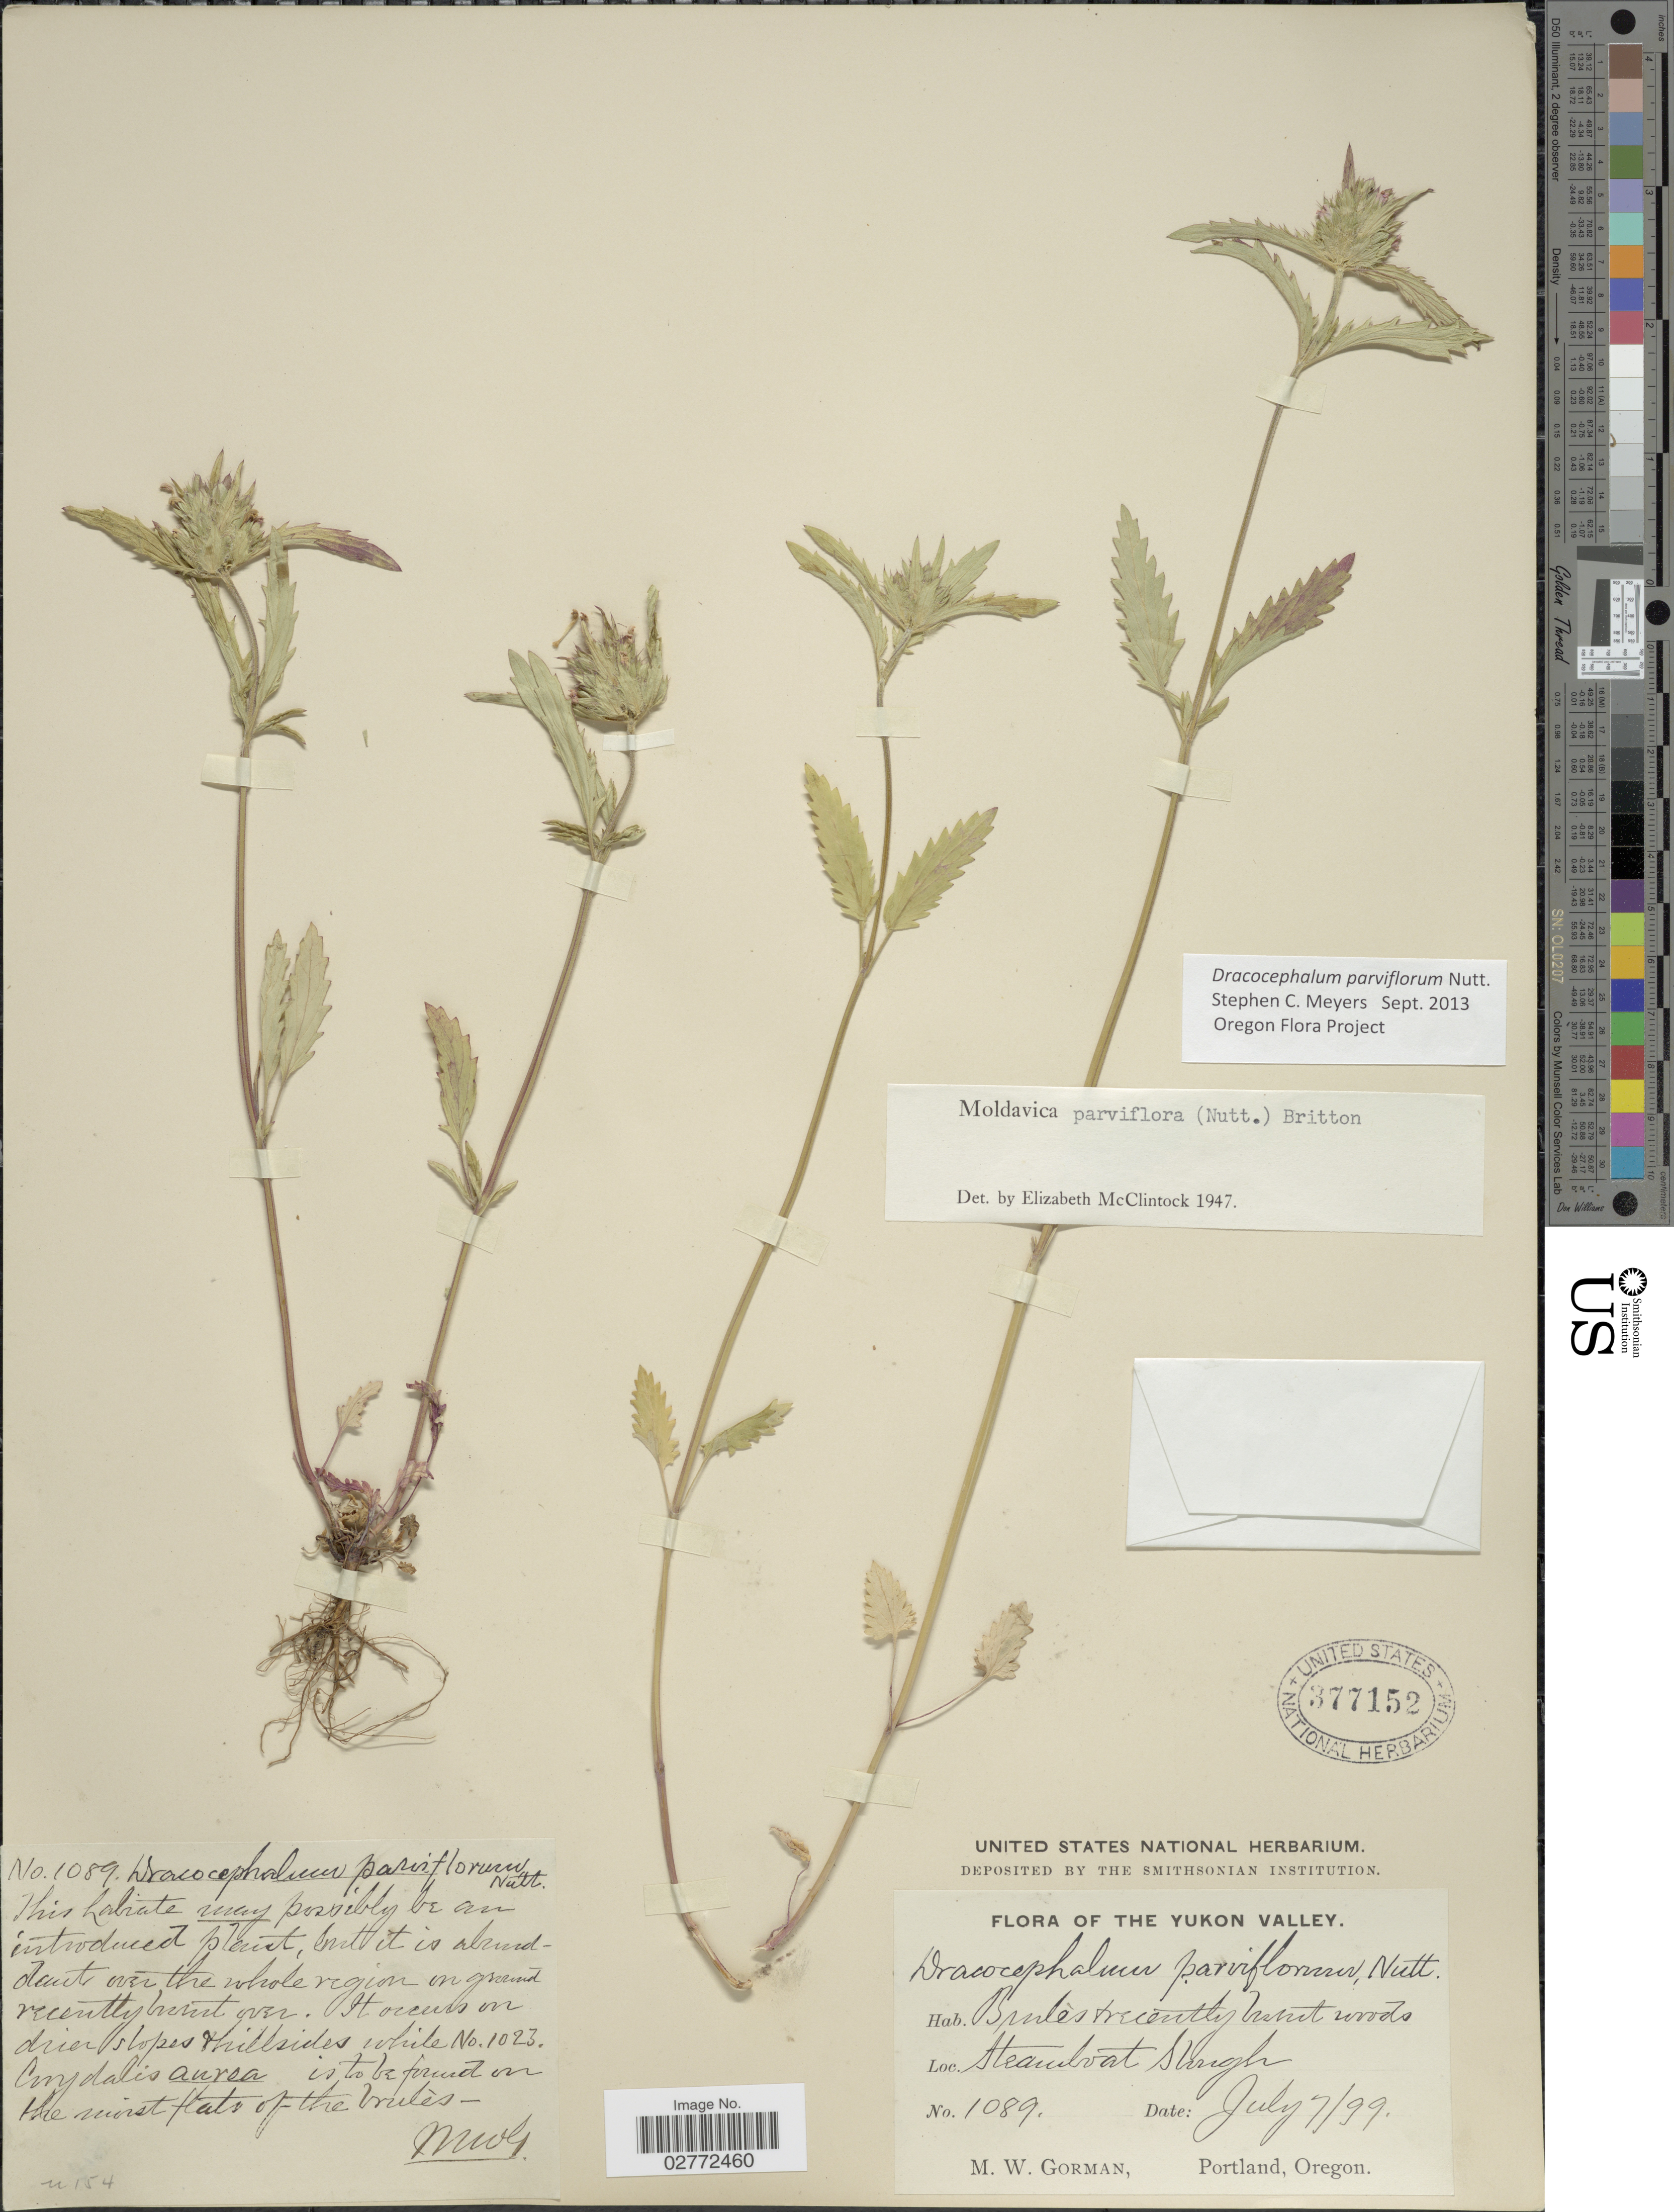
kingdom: Plantae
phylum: Tracheophyta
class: Magnoliopsida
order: Lamiales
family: Lamiaceae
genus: Dracocephalum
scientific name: Dracocephalum parviflorum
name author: Nutt.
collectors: M. W. Gorman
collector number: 1089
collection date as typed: Transcribed d/m/y: 7/7/99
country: Canada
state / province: Yukon Territory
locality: The Yukon Valley. Steamboat Slough.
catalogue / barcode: US 377152